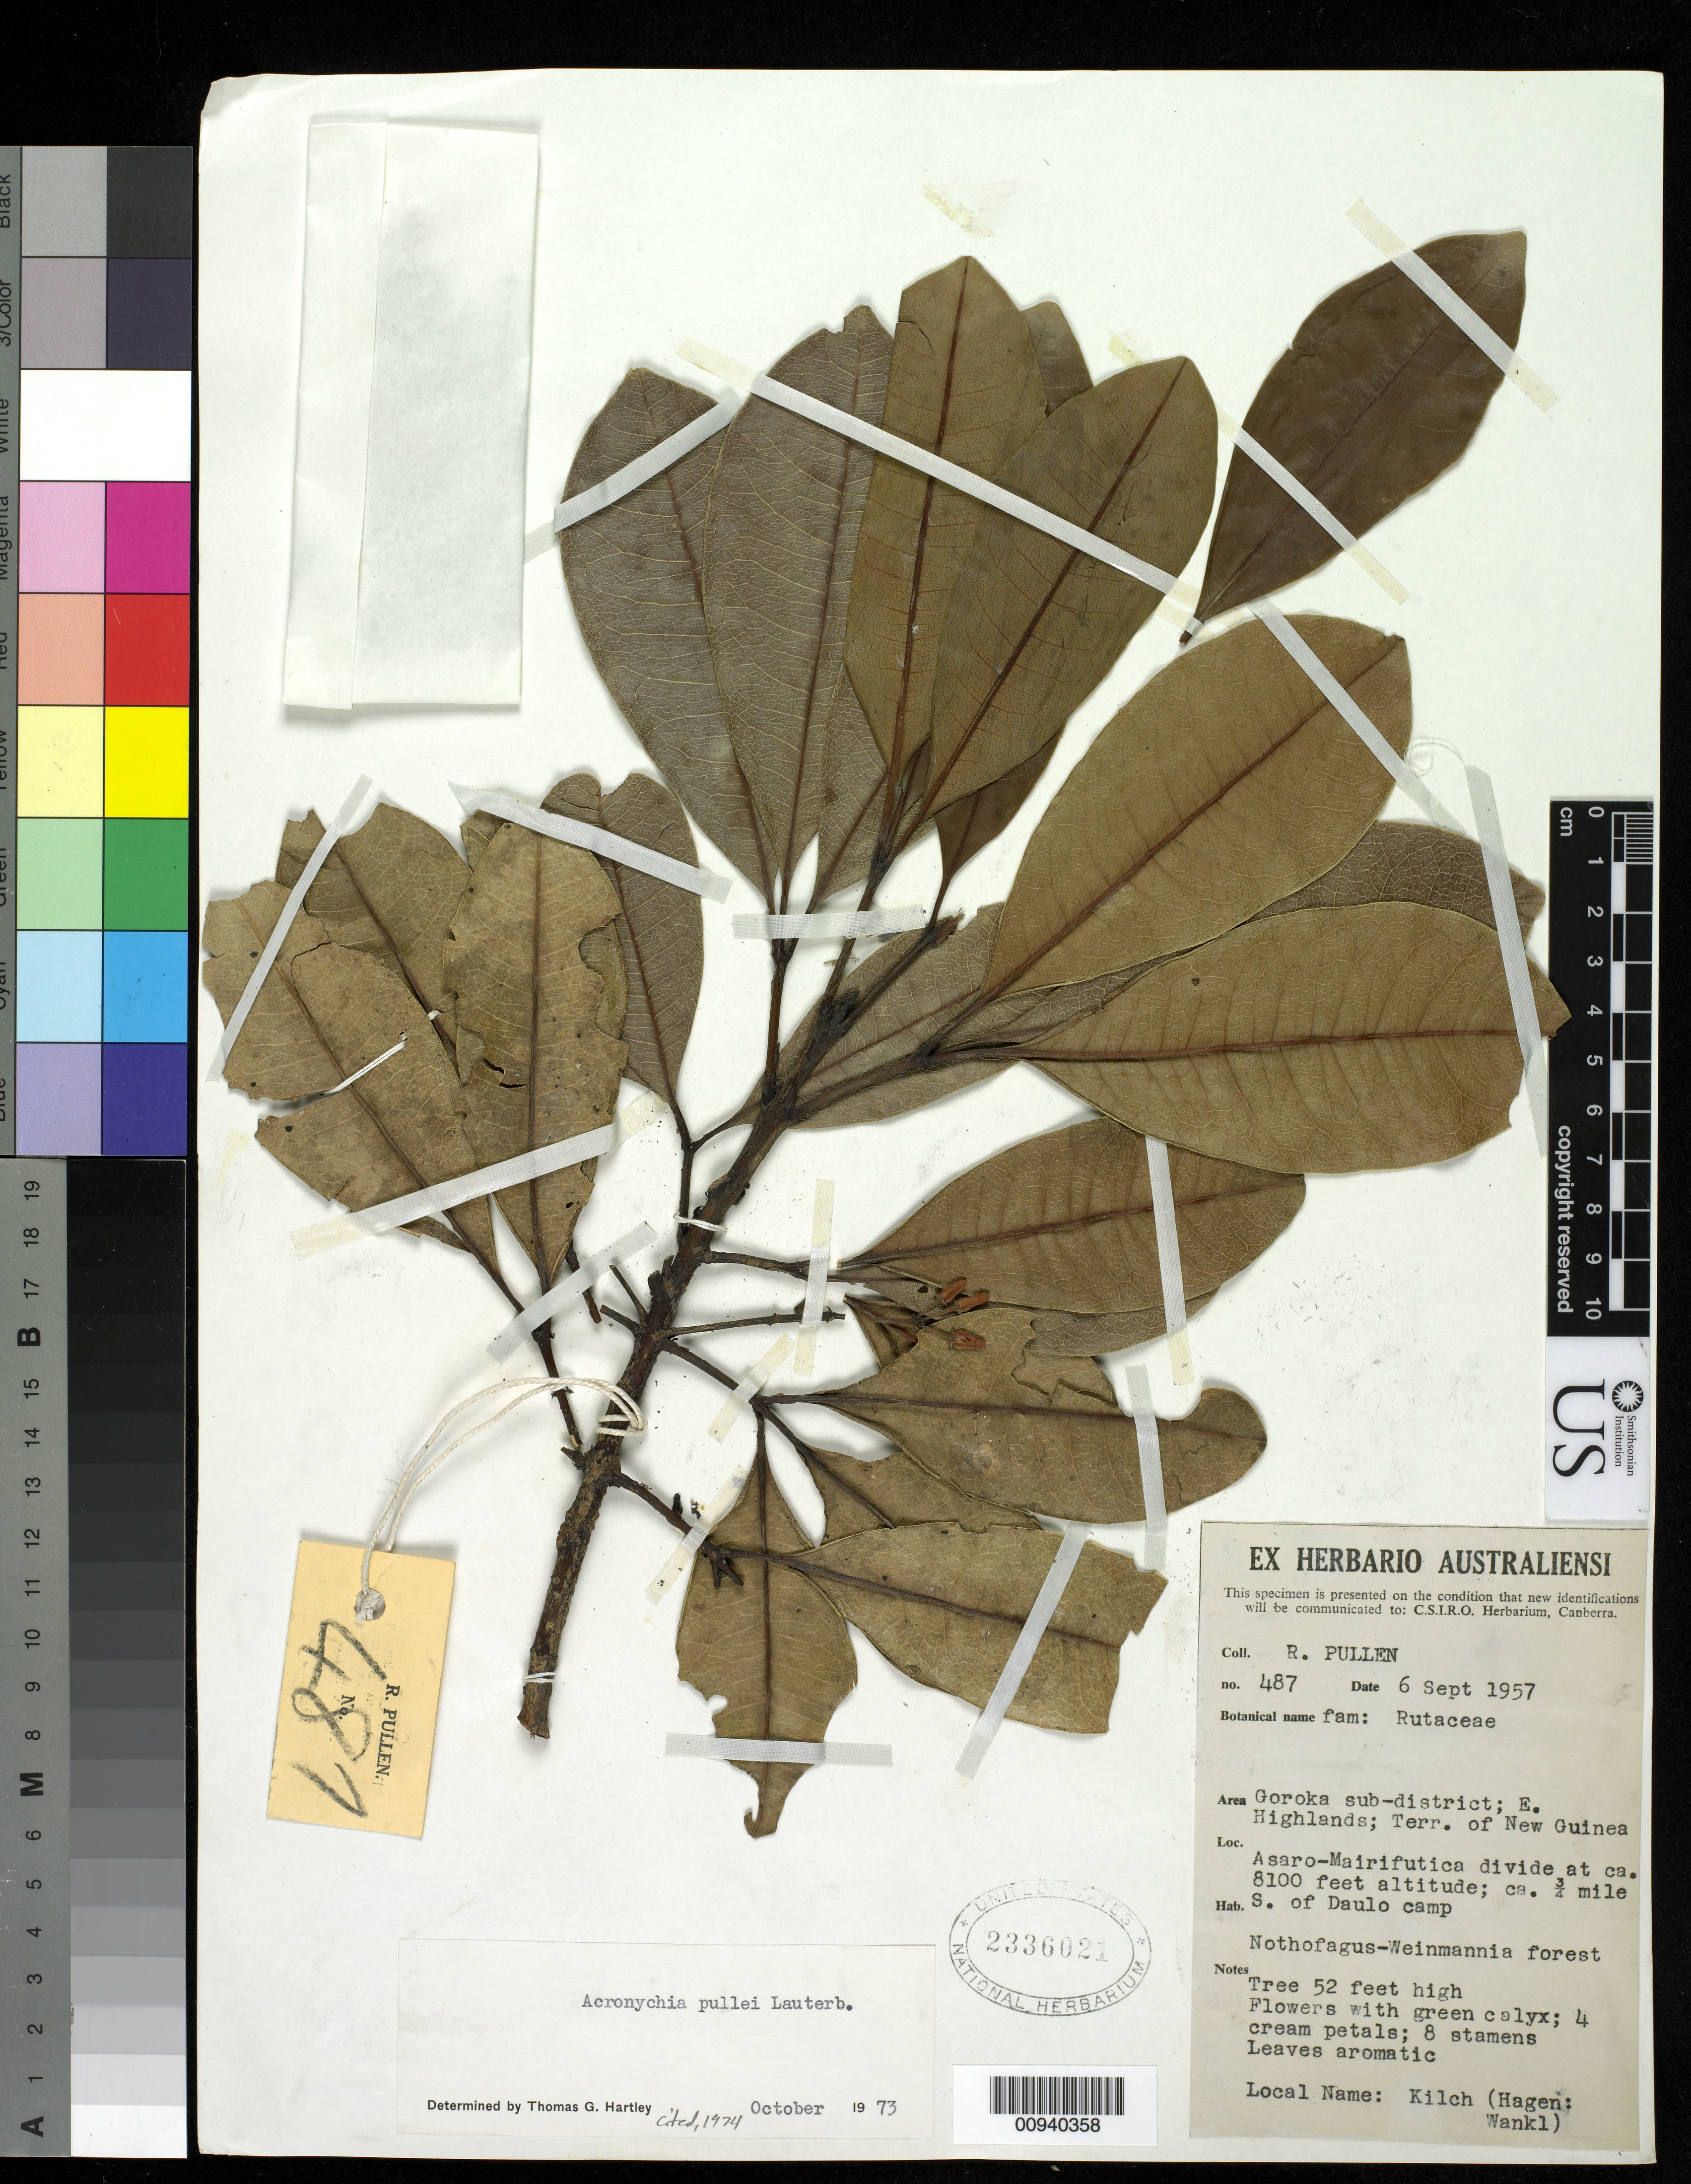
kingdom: Plantae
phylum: Tracheophyta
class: Magnoliopsida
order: Sapindales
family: Rutaceae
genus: Acronychia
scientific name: Acronychia pullei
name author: Lauterb.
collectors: R. Pullen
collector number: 487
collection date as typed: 06 Sep 1957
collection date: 1957-09-06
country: Papua New Guinea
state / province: Eastern Highlands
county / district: Goroka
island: New Guinea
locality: Asaro-Mairifutica divide, 3/4 mile S. of Daulo camp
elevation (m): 2469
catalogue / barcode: US 2336021